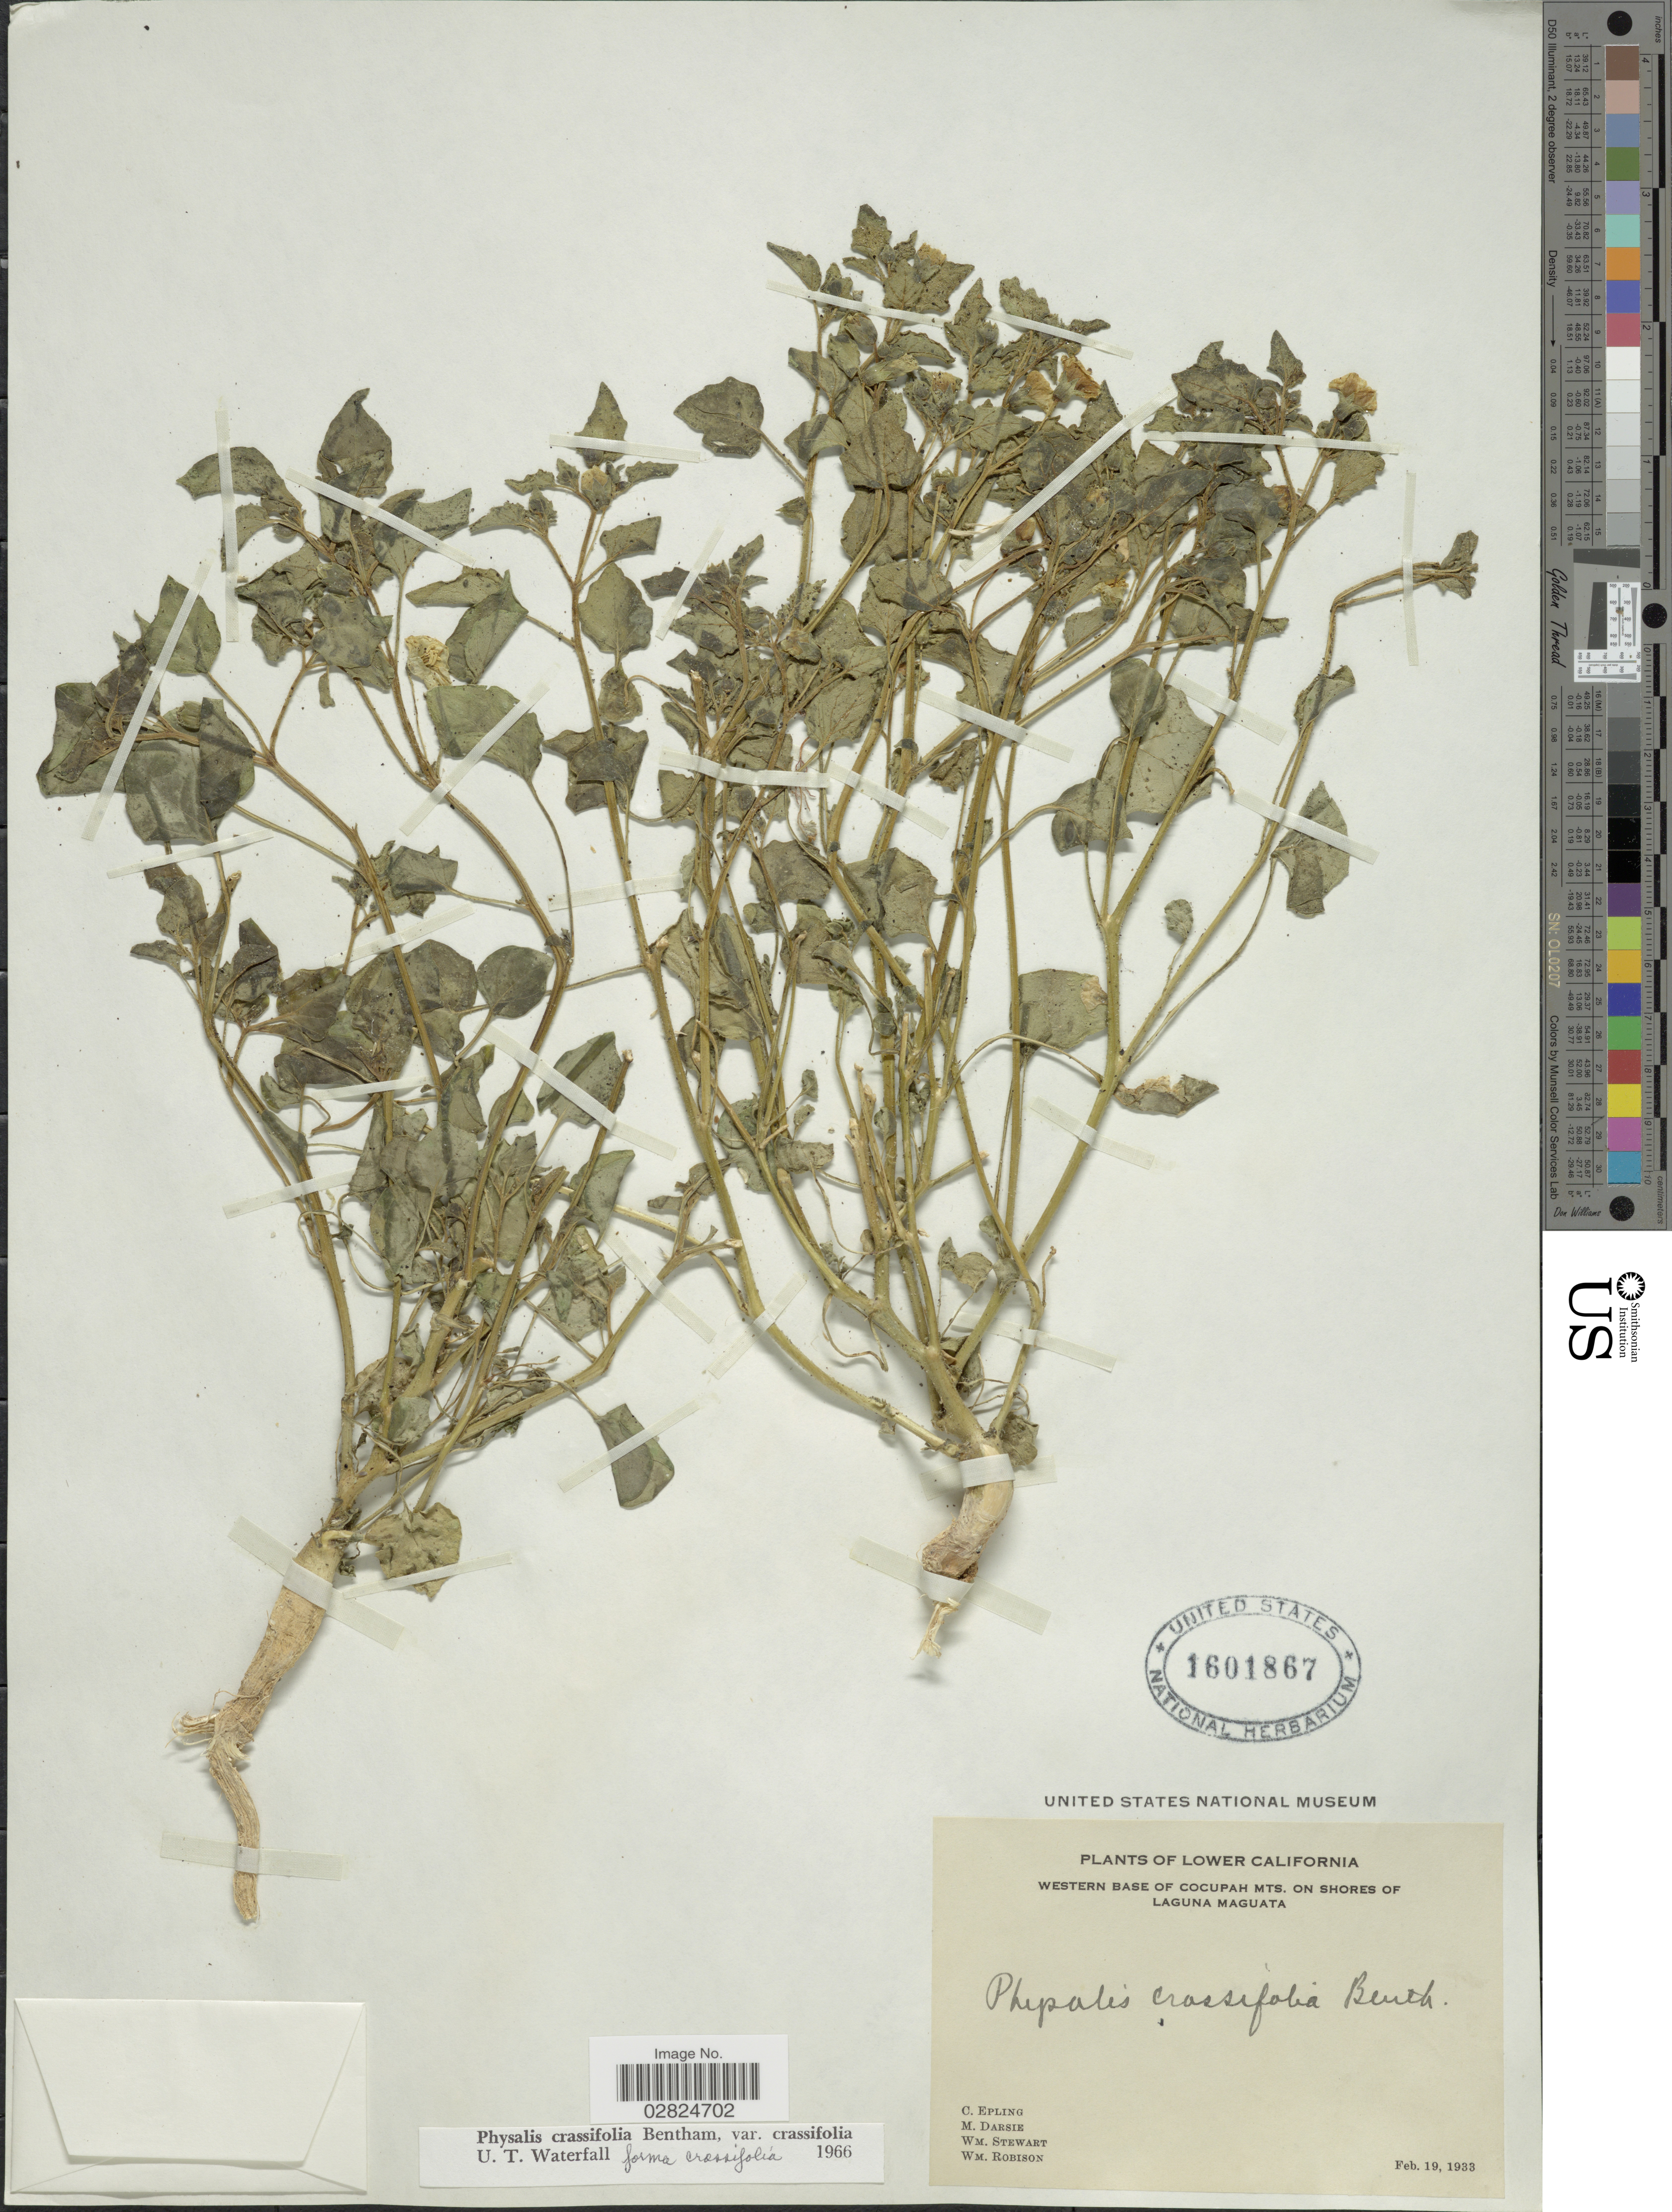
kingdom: Plantae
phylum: Tracheophyta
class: Magnoliopsida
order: Solanales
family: Solanaceae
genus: Physalis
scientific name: Physalis crassifolia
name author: Benth.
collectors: C. C. Epling, M. Darsie, W. Stewart & W. Robison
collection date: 1933-02-19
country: Mexico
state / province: Baja California Norte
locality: Lower California. Western base of Cocupah Mts. on shores of Laguna Maguata.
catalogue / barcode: US 1601867